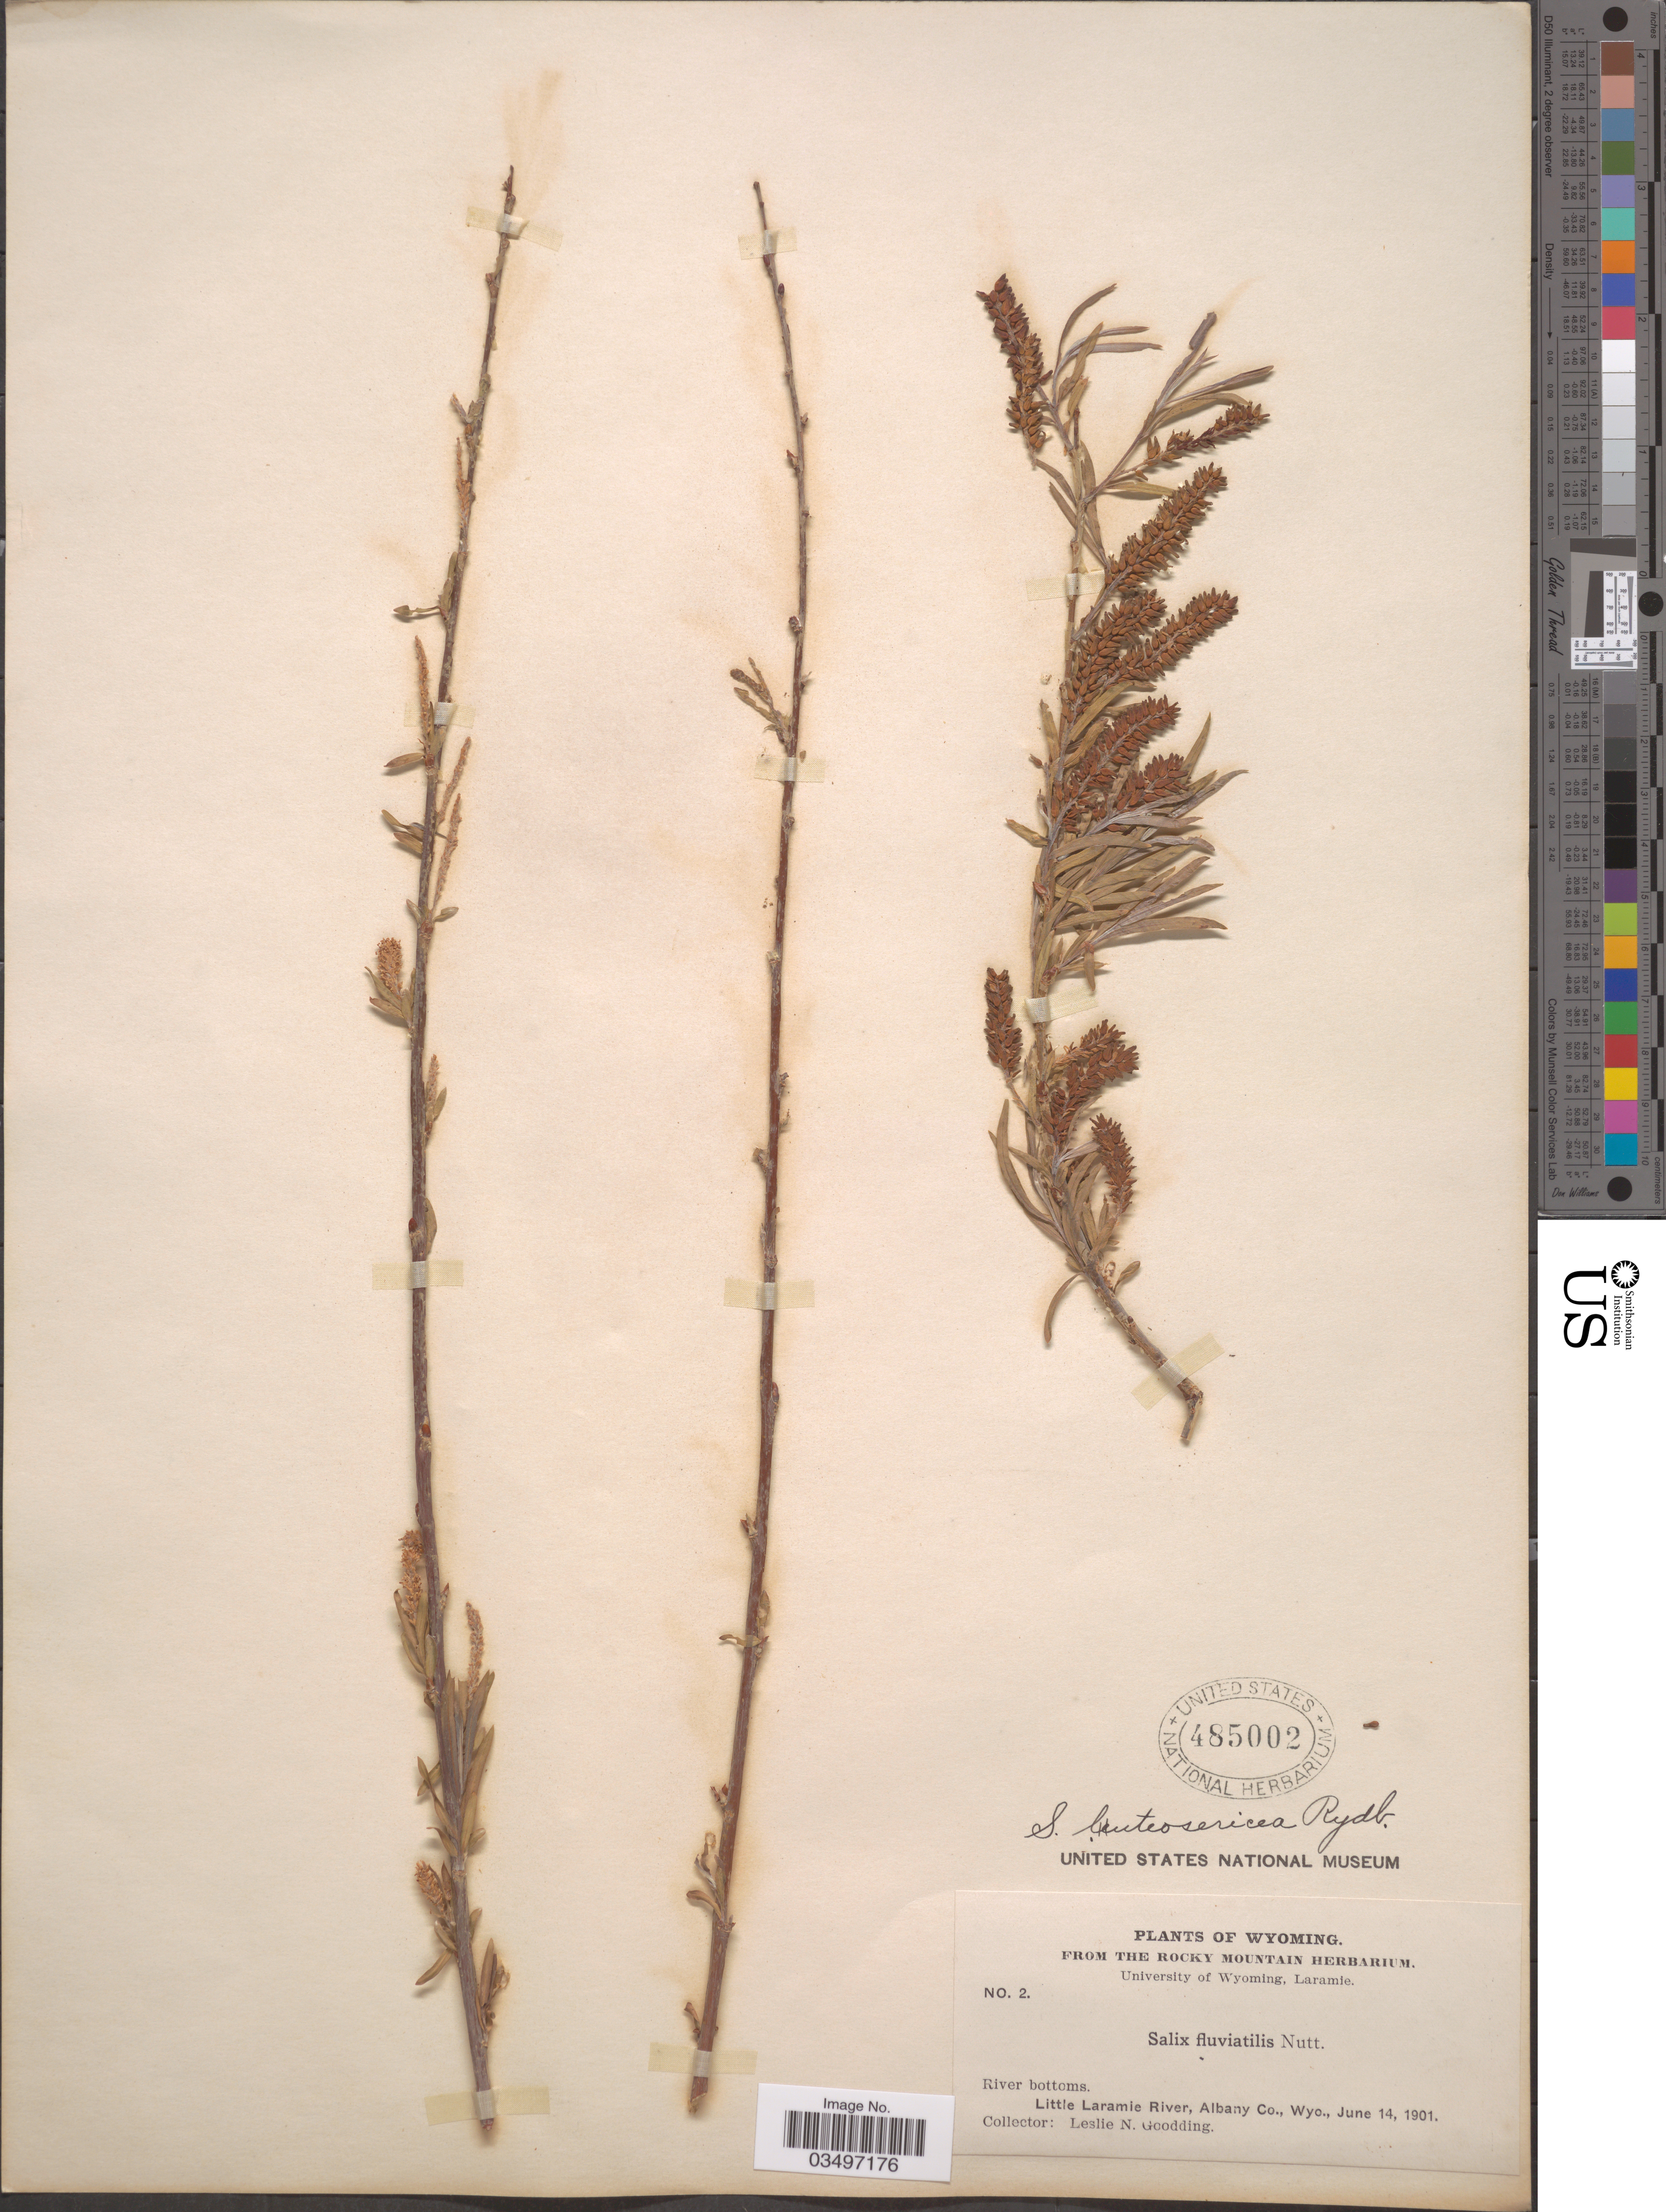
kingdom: Plantae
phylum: Tracheophyta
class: Magnoliopsida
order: Malpighiales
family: Salicaceae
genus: Salix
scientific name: Salix exigua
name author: Nutt.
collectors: L. N. Goodding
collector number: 2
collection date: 1901-06-14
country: United States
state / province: Wyoming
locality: River bottoms. Little Laramie River, Albany Co.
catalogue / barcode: US 485002